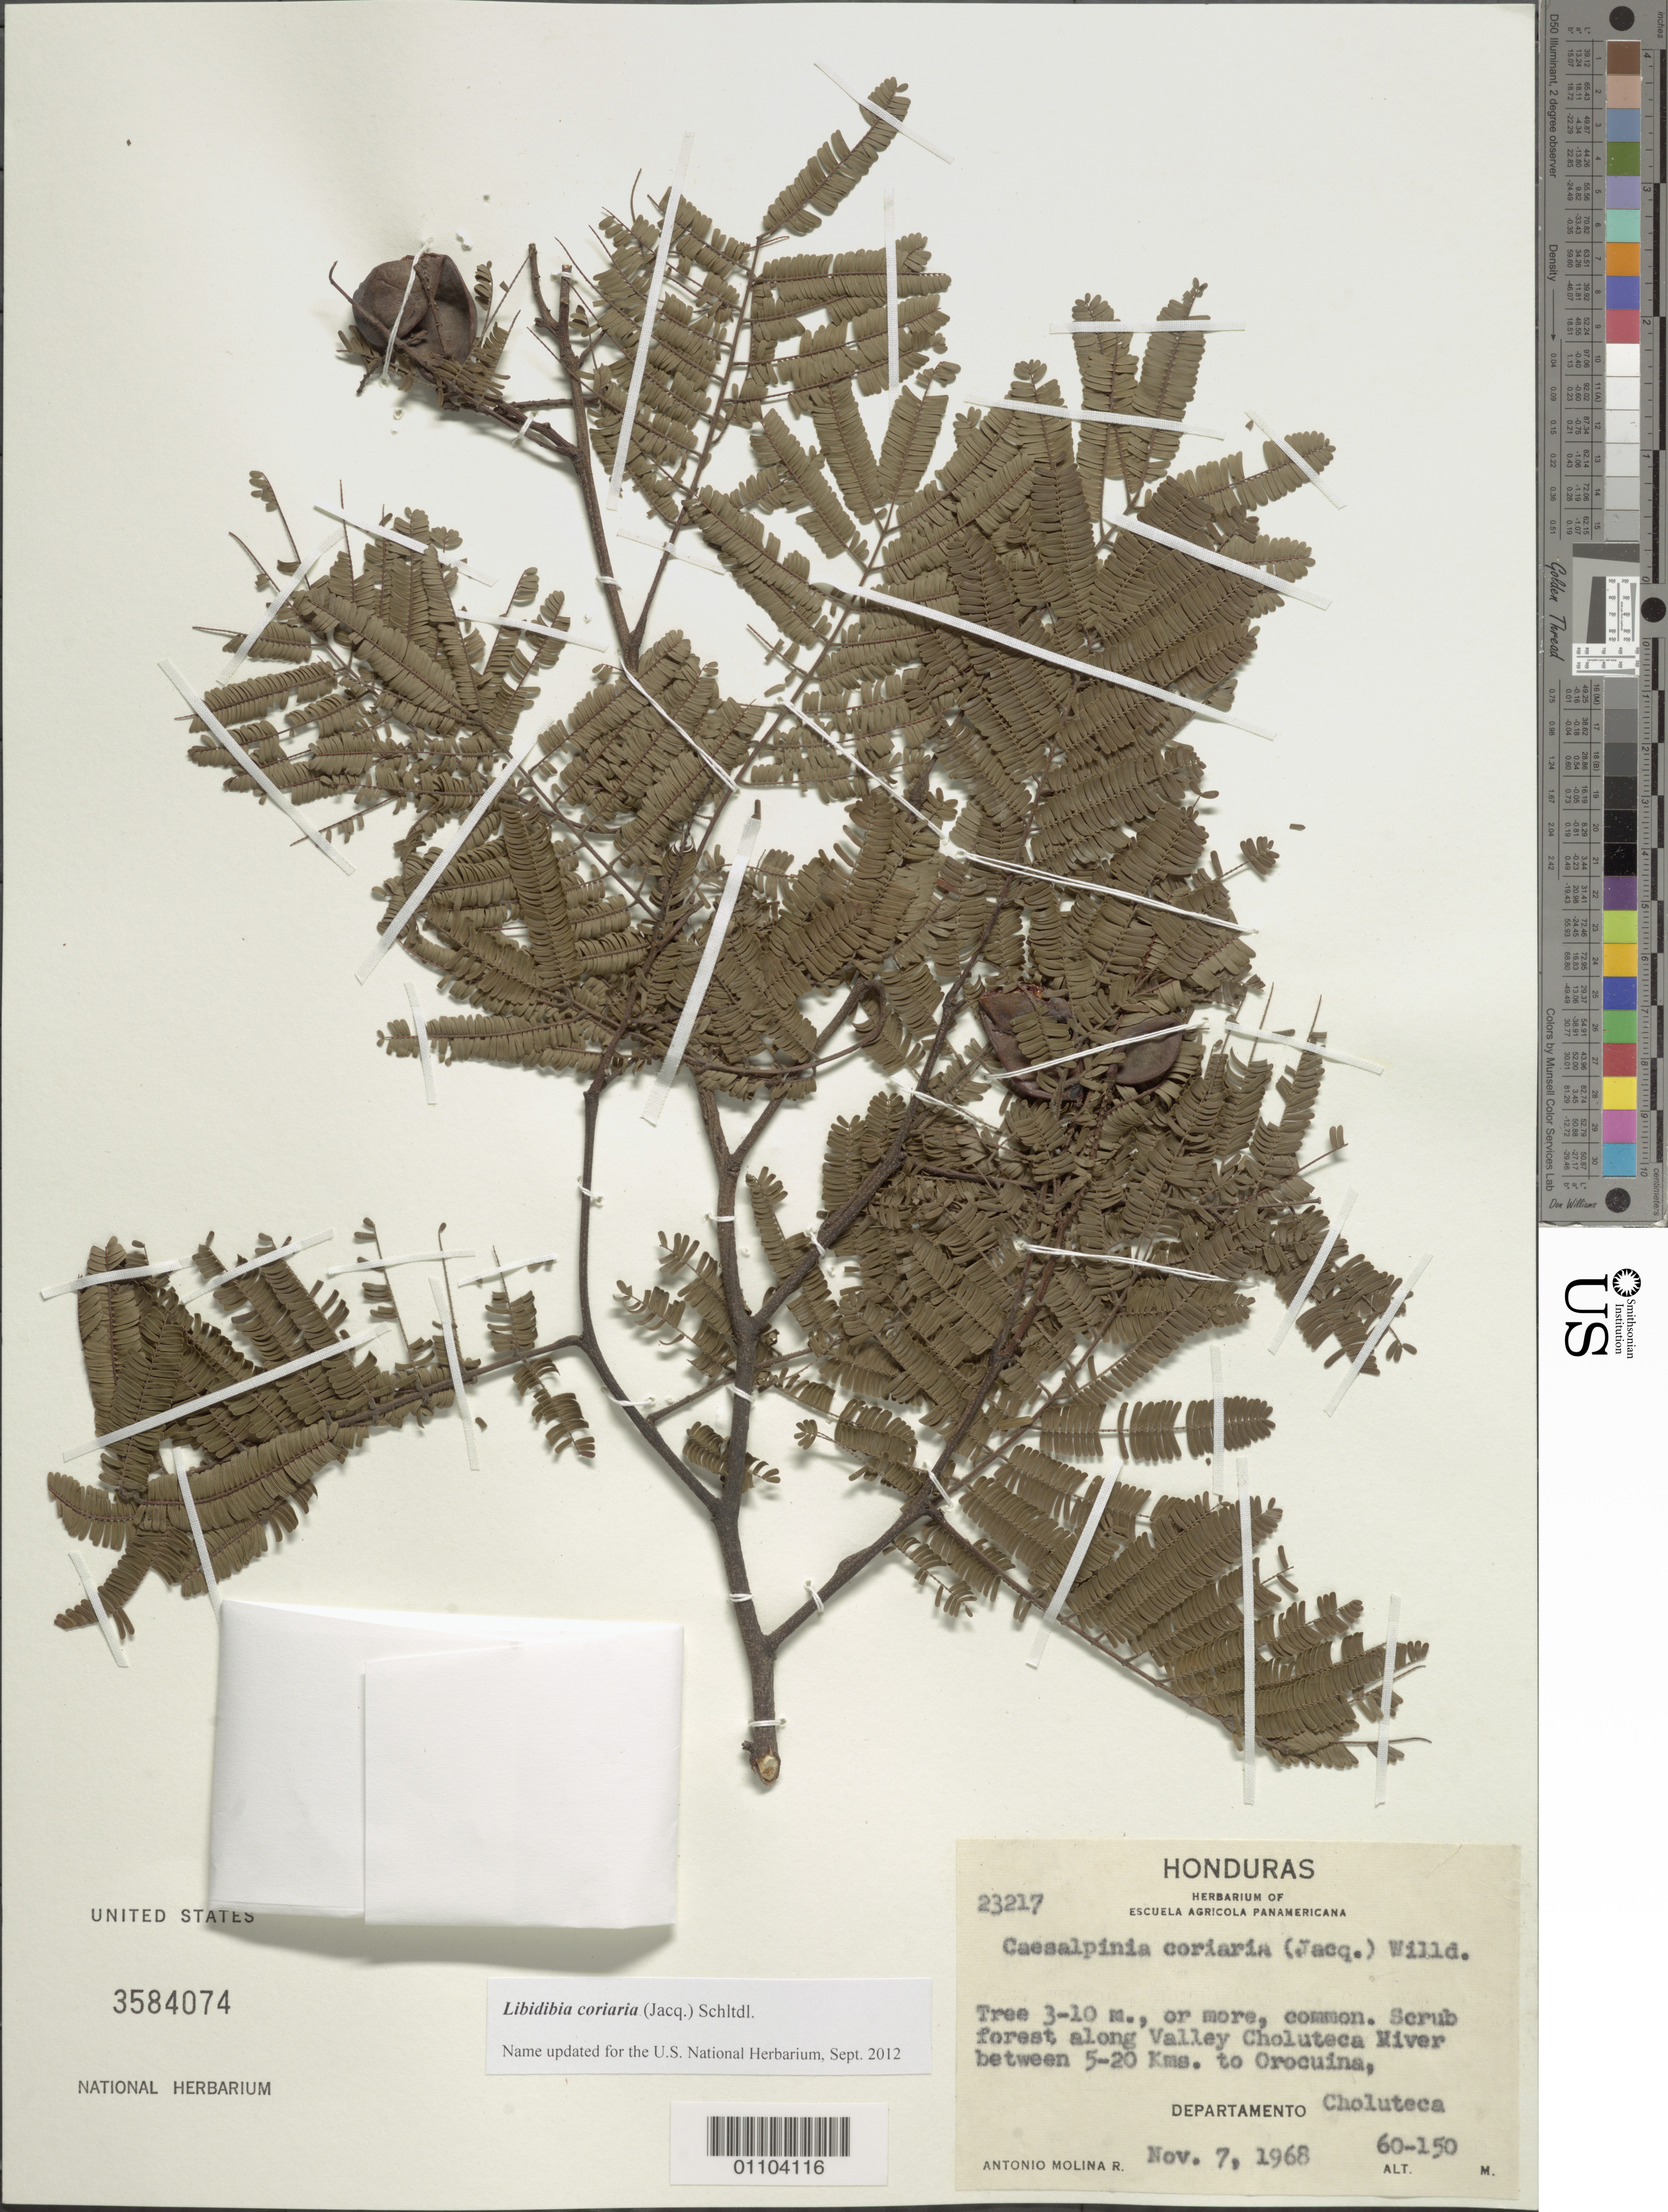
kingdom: Plantae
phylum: Tracheophyta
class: Magnoliopsida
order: Fabales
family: Fabaceae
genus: Libidibia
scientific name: Libidibia coriaria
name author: (Jacq.) Schltdl.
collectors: A. Molina R.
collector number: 23217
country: Honduras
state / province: Choluteca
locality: Along Valley Choluteca River between 5-20 to Crocuin.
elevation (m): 60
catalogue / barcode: US 3584074